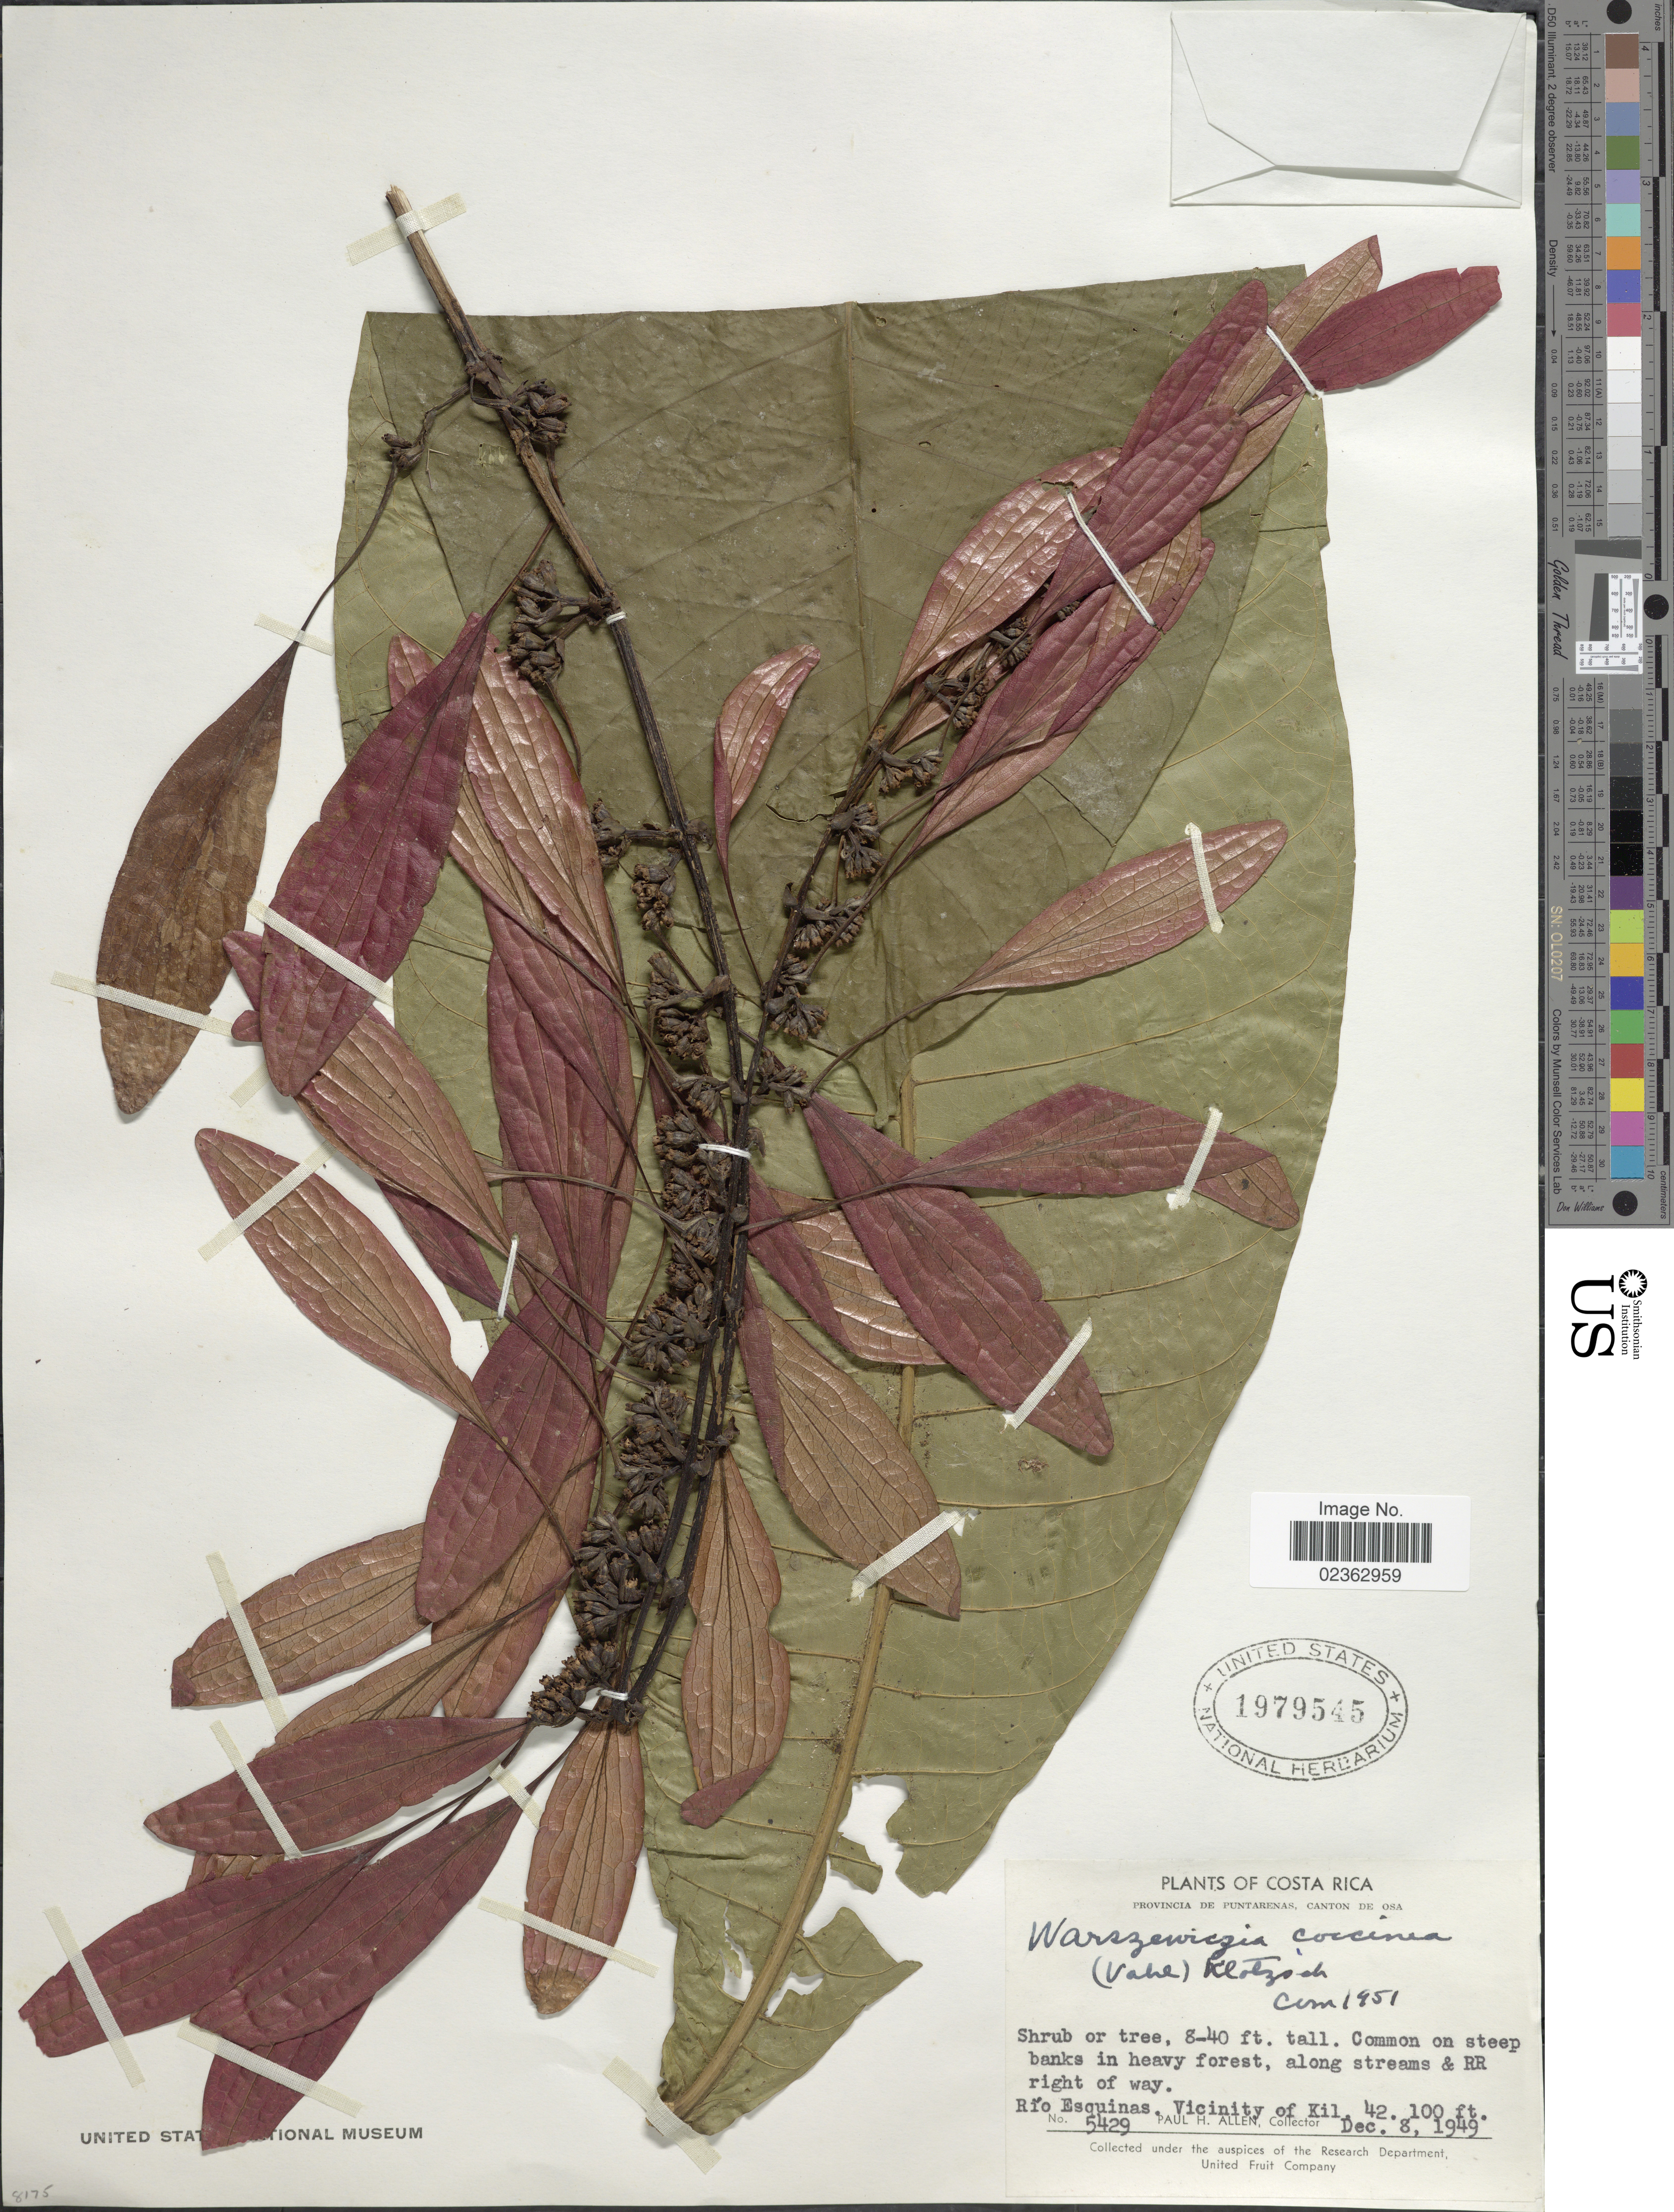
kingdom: Plantae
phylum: Tracheophyta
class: Magnoliopsida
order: Gentianales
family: Rubiaceae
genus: Warszewiczia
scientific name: Warszewiczia coccinea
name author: (Vahl) Klotzsch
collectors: P. H. Allen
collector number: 5429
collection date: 1949-12-08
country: Costa Rica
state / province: Puntarenas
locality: Canton de Osa, on steep banks in heavy forest, along streams & RR right of way, Rio Esquinas, vicinity of Kil. 42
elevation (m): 30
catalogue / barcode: US 1979545